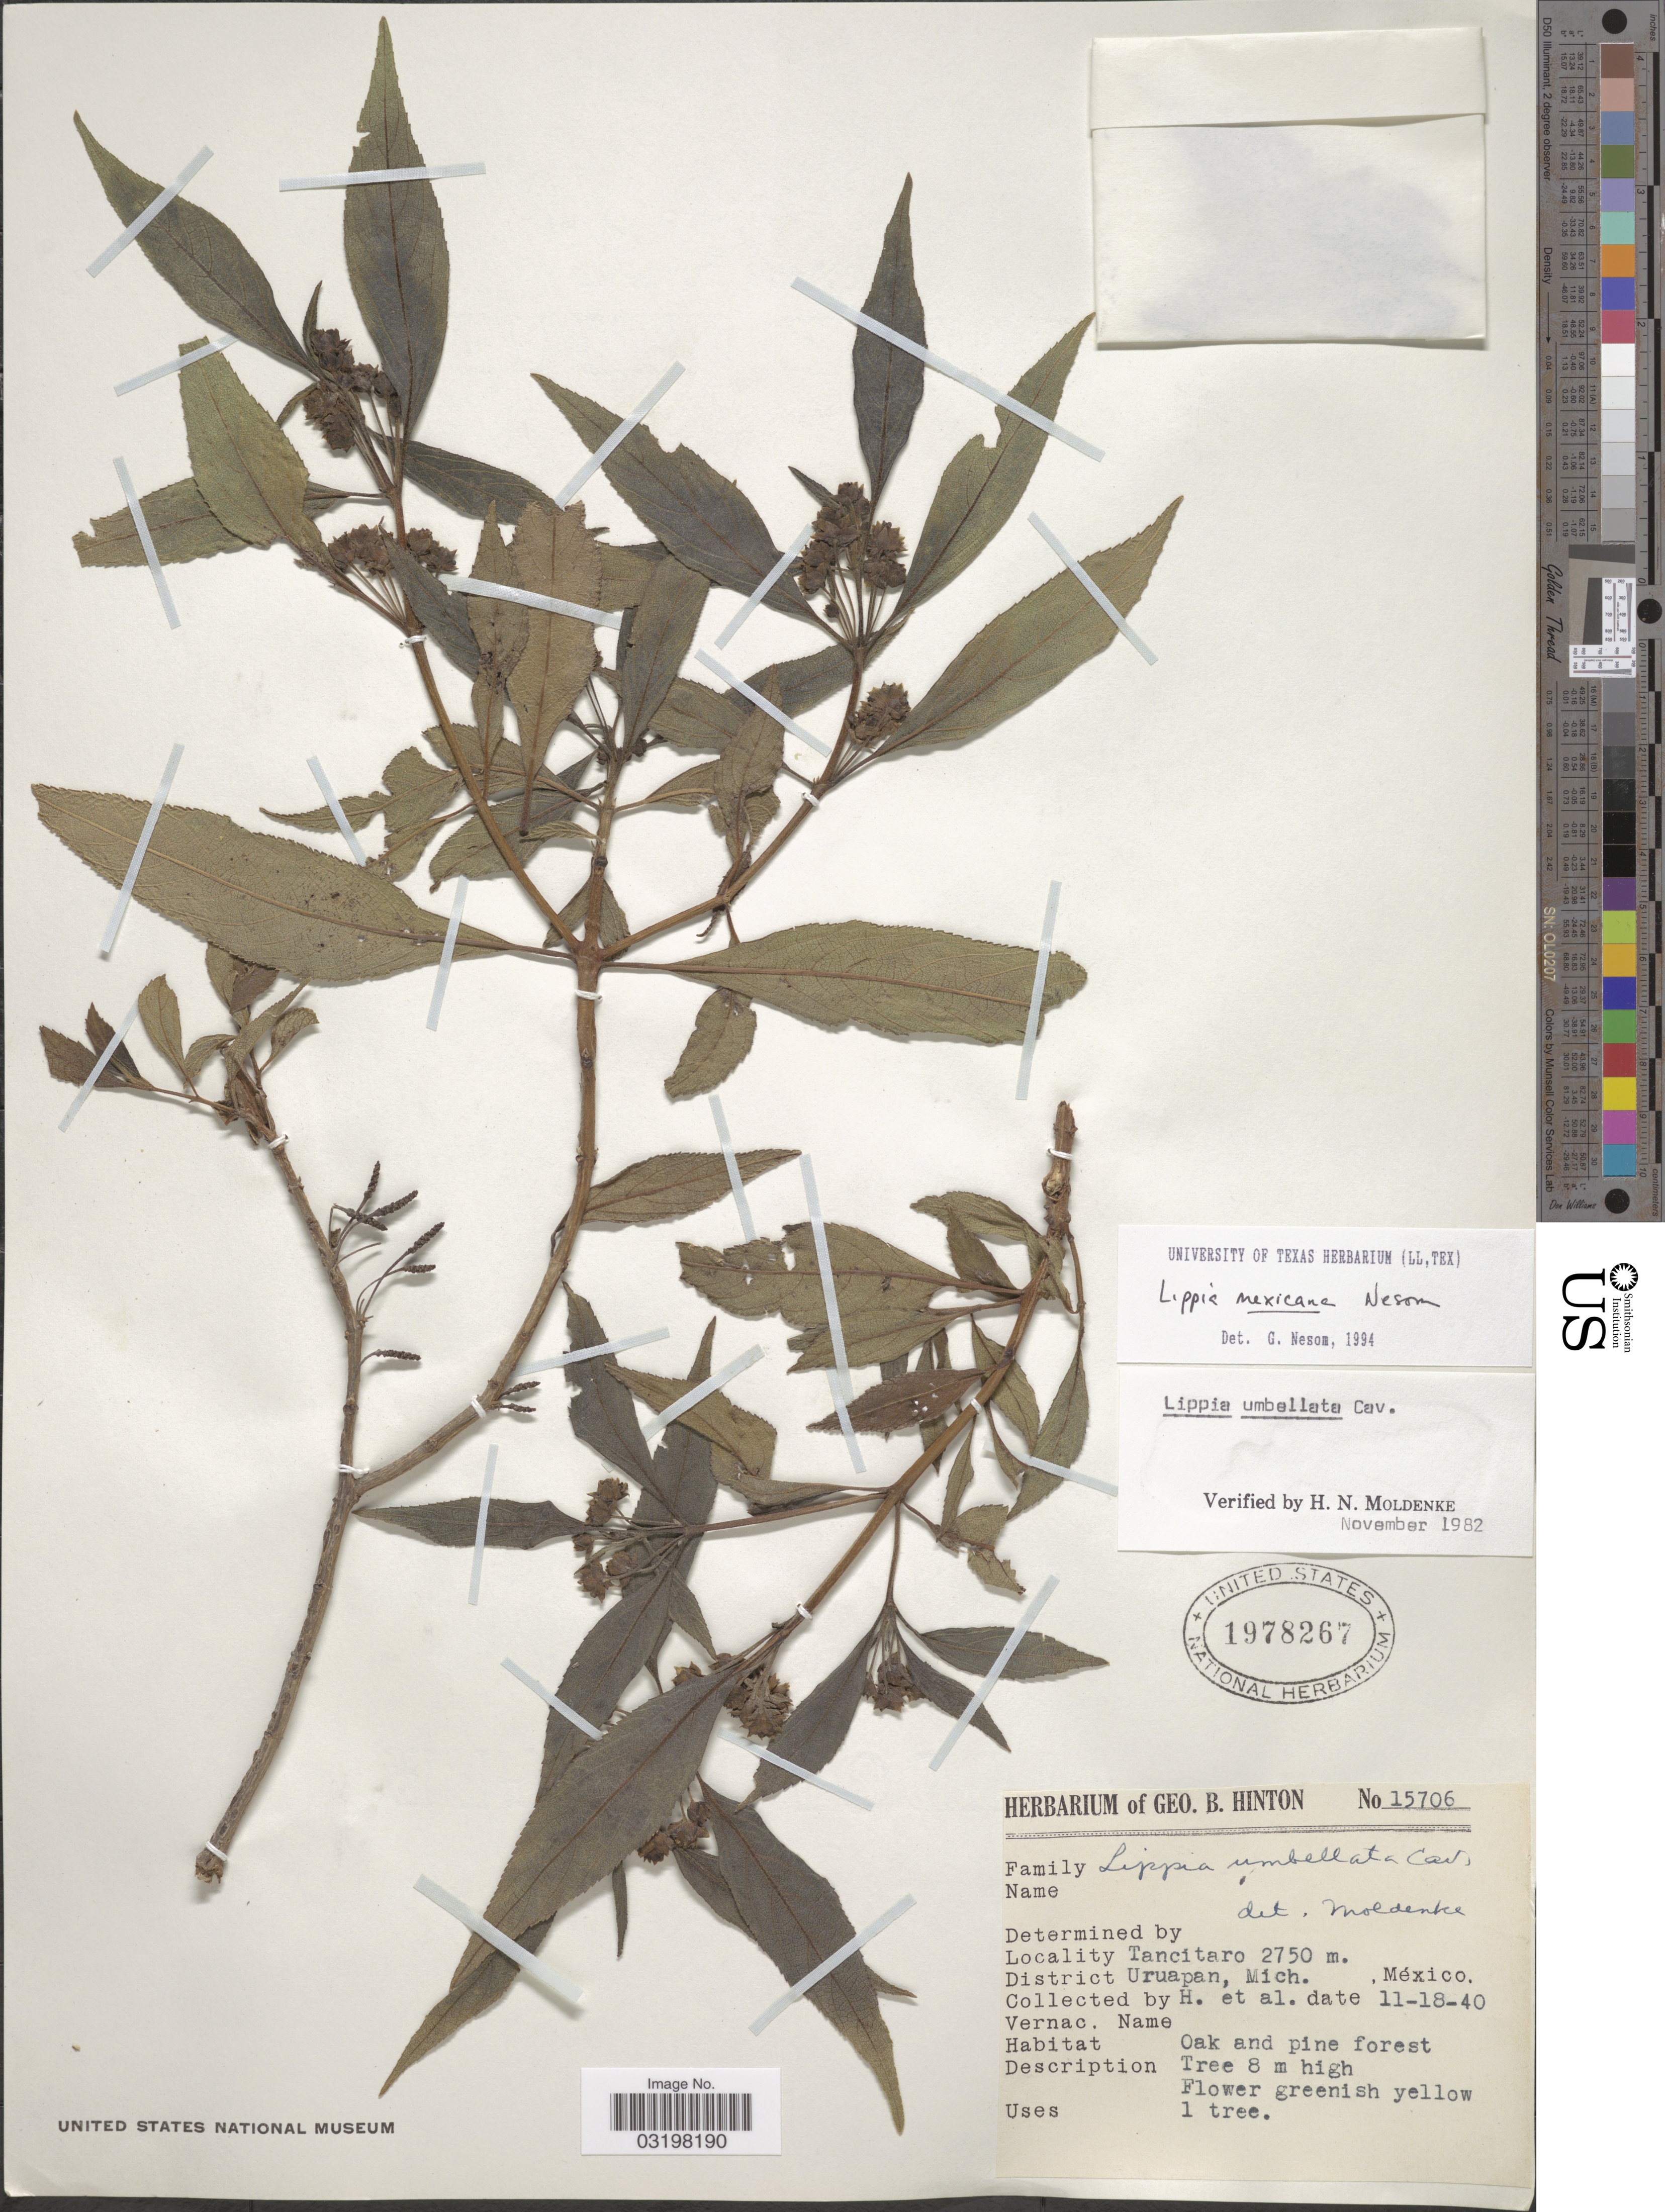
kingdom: Plantae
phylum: Tracheophyta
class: Magnoliopsida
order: Lamiales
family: Verbenaceae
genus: Lippia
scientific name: Lippia mexicana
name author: G.L. Nesom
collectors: G. B. Hinton & et al.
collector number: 15706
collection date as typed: Transcribed d/m/y: 18/11/40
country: Mexico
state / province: Michoacán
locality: Tancitaro. District Uruapan, Mich.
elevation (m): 2750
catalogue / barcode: US 1978267